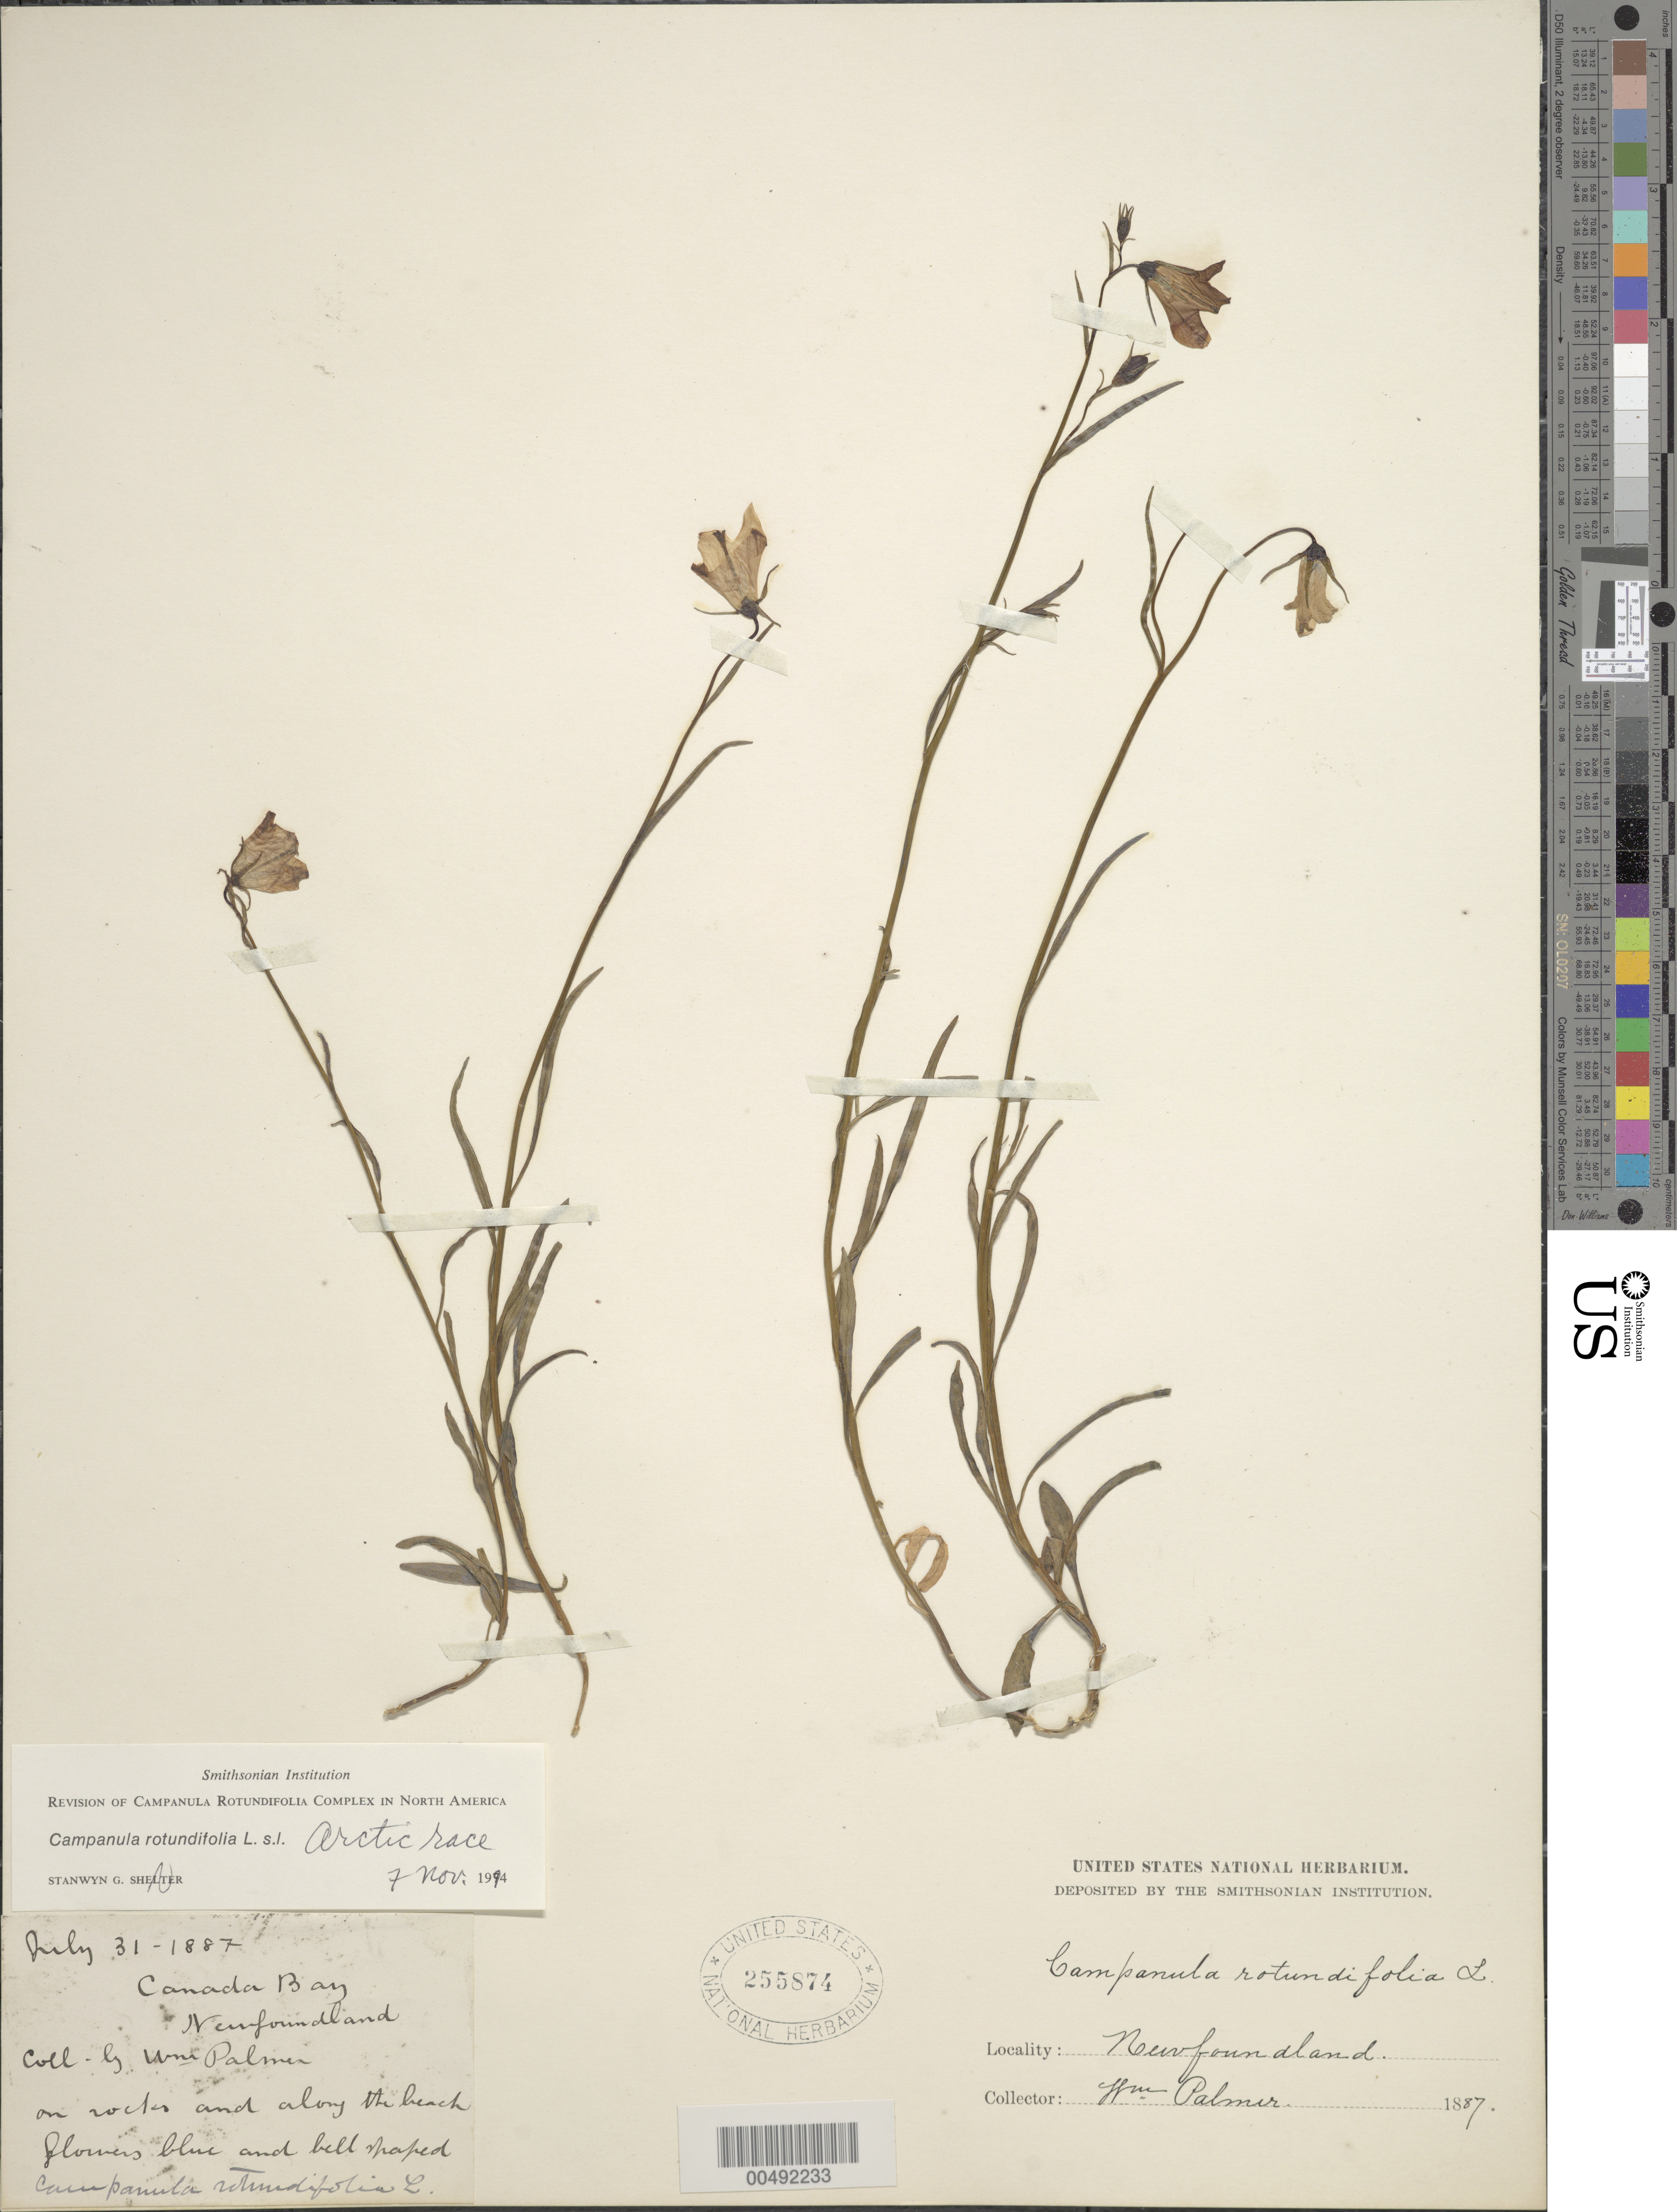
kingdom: Plantae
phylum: Tracheophyta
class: Magnoliopsida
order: Asterales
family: Campanulaceae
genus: Campanula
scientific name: Campanula rotundifolia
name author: L.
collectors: W. Palmer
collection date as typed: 31 Jul 1887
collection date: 1887-07-31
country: Canada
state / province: Newfoundland and Labrador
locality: Canada Bay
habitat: on rocks and along the beach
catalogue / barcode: US 255874